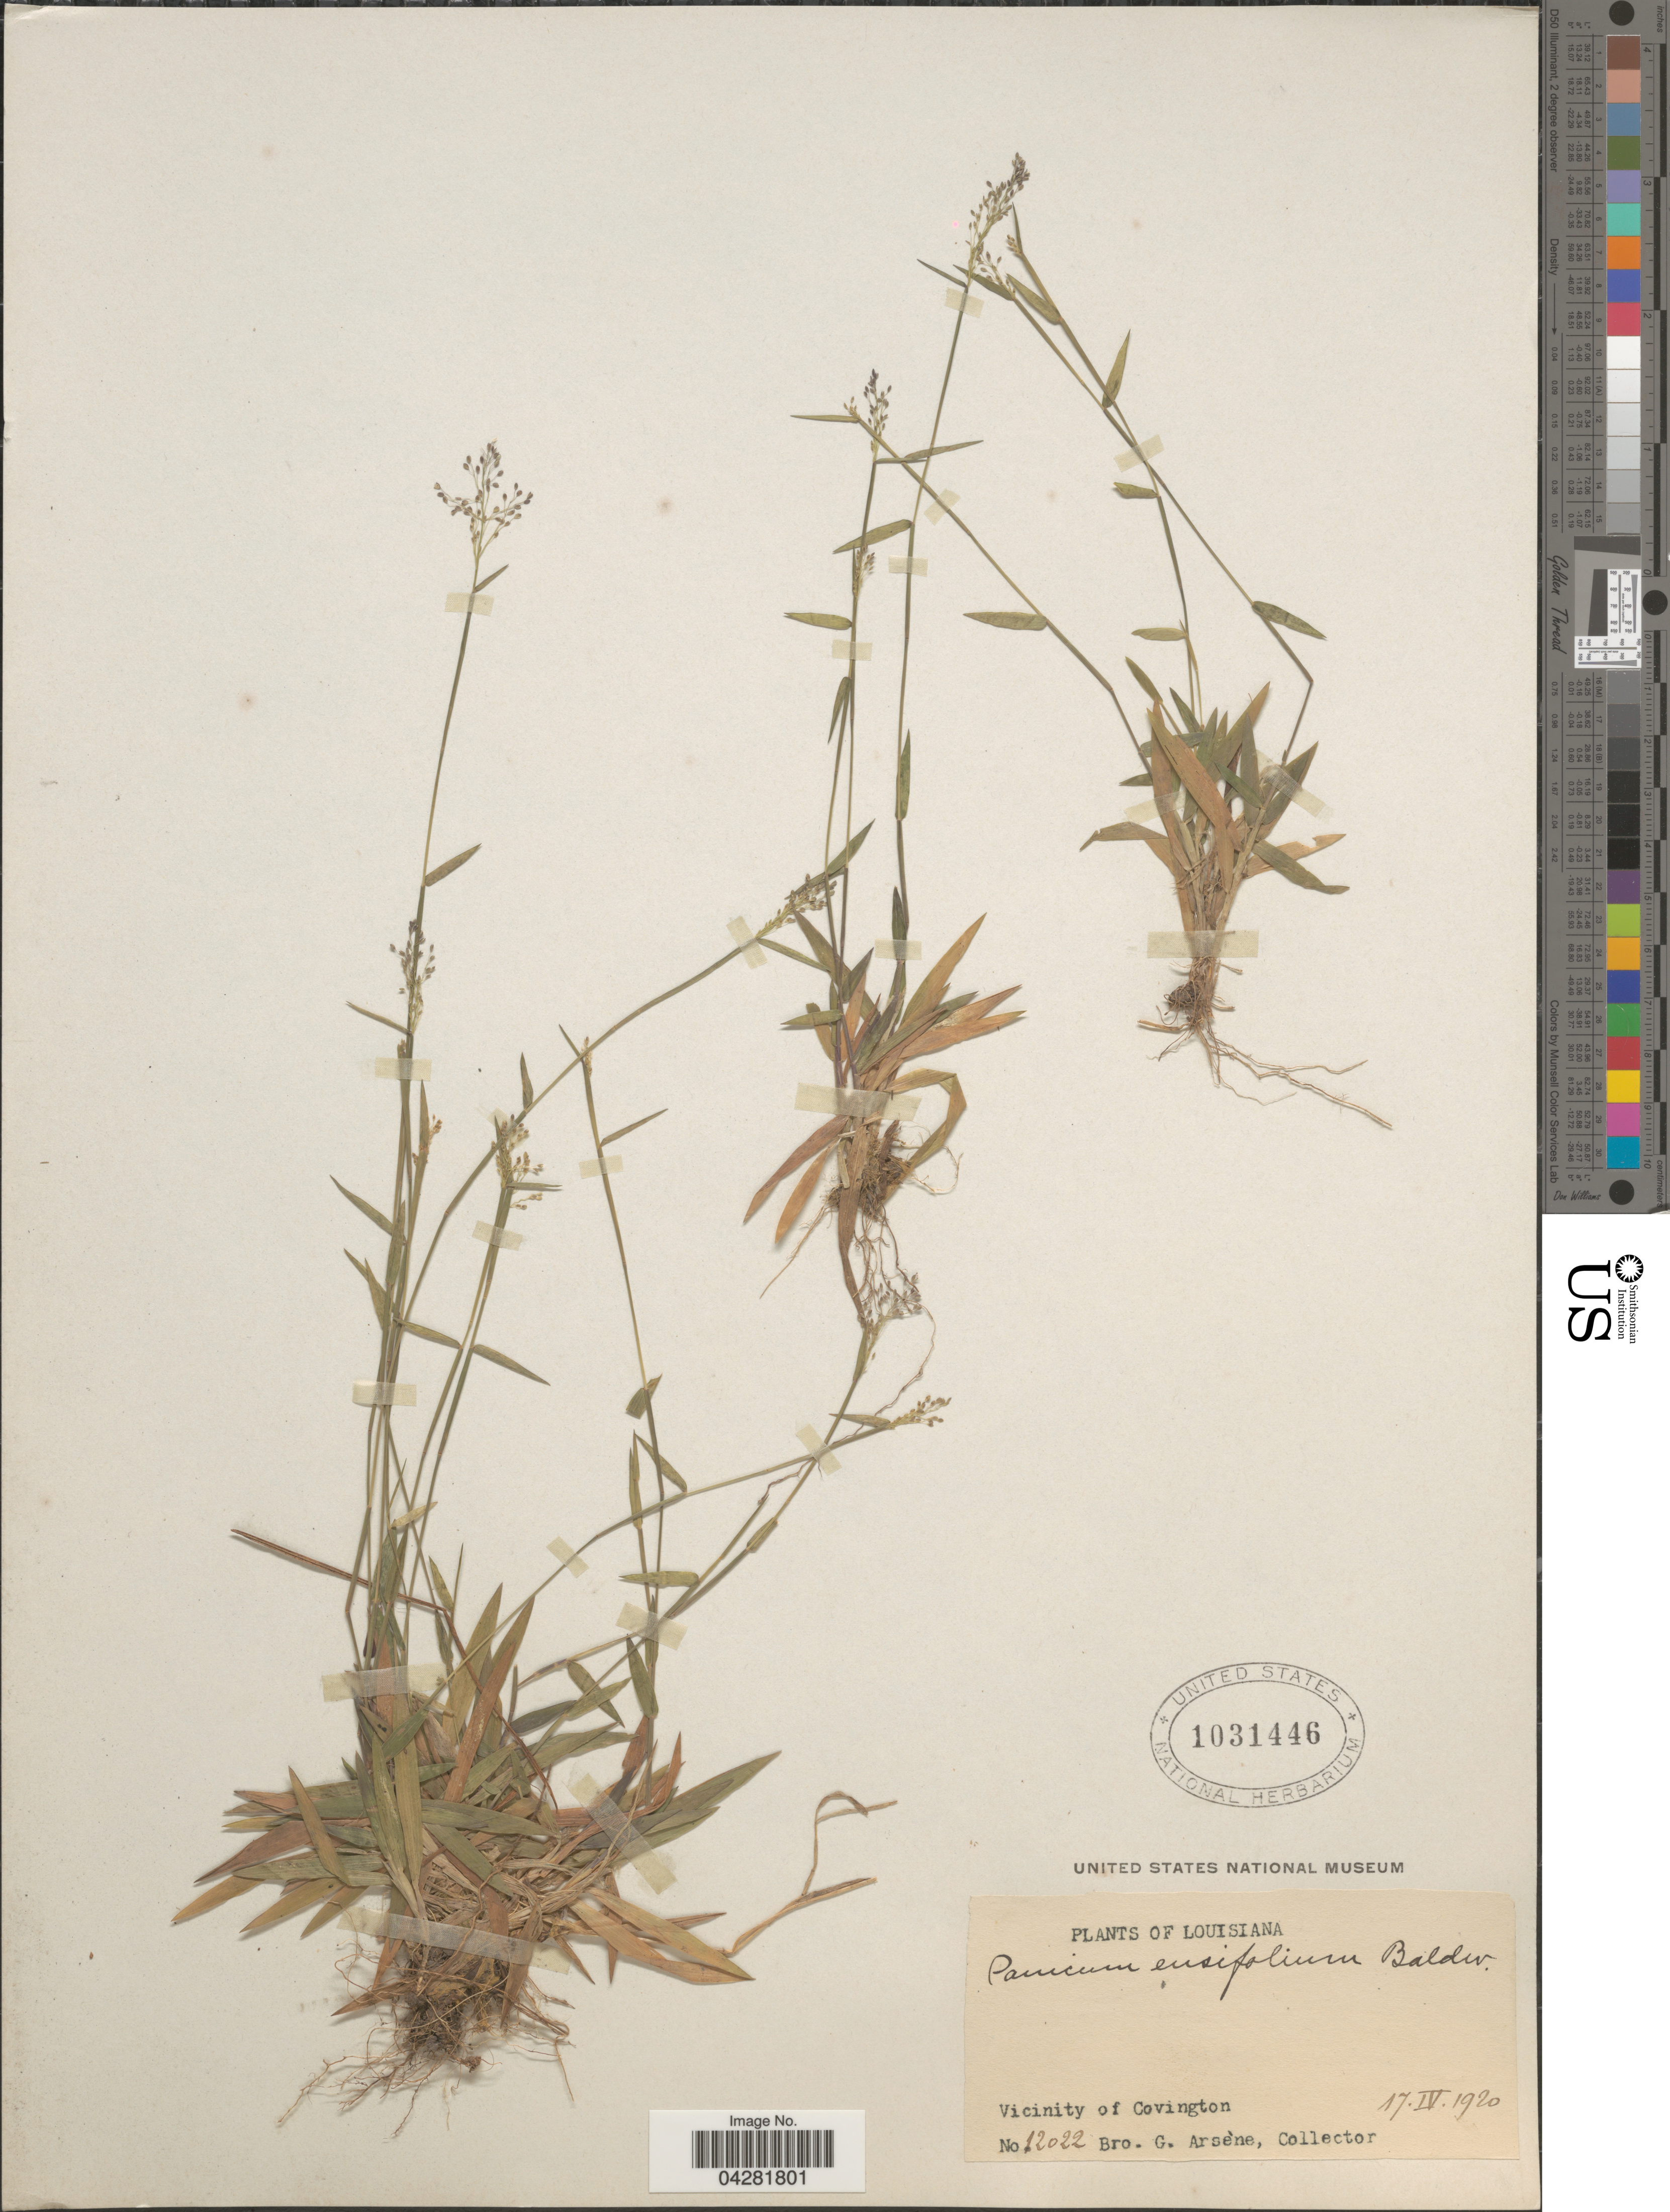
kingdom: Plantae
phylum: Tracheophyta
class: Liliopsida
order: Poales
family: Poaceae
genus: Dichanthelium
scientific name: Dichanthelium ensifolium var. ensifolium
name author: (Baldwin ex Elliot) Gould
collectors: Bro. G. Arsène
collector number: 12022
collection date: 1920-04-17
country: United States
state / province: Louisiana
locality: Vicinity of Covington.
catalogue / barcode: US 1031446